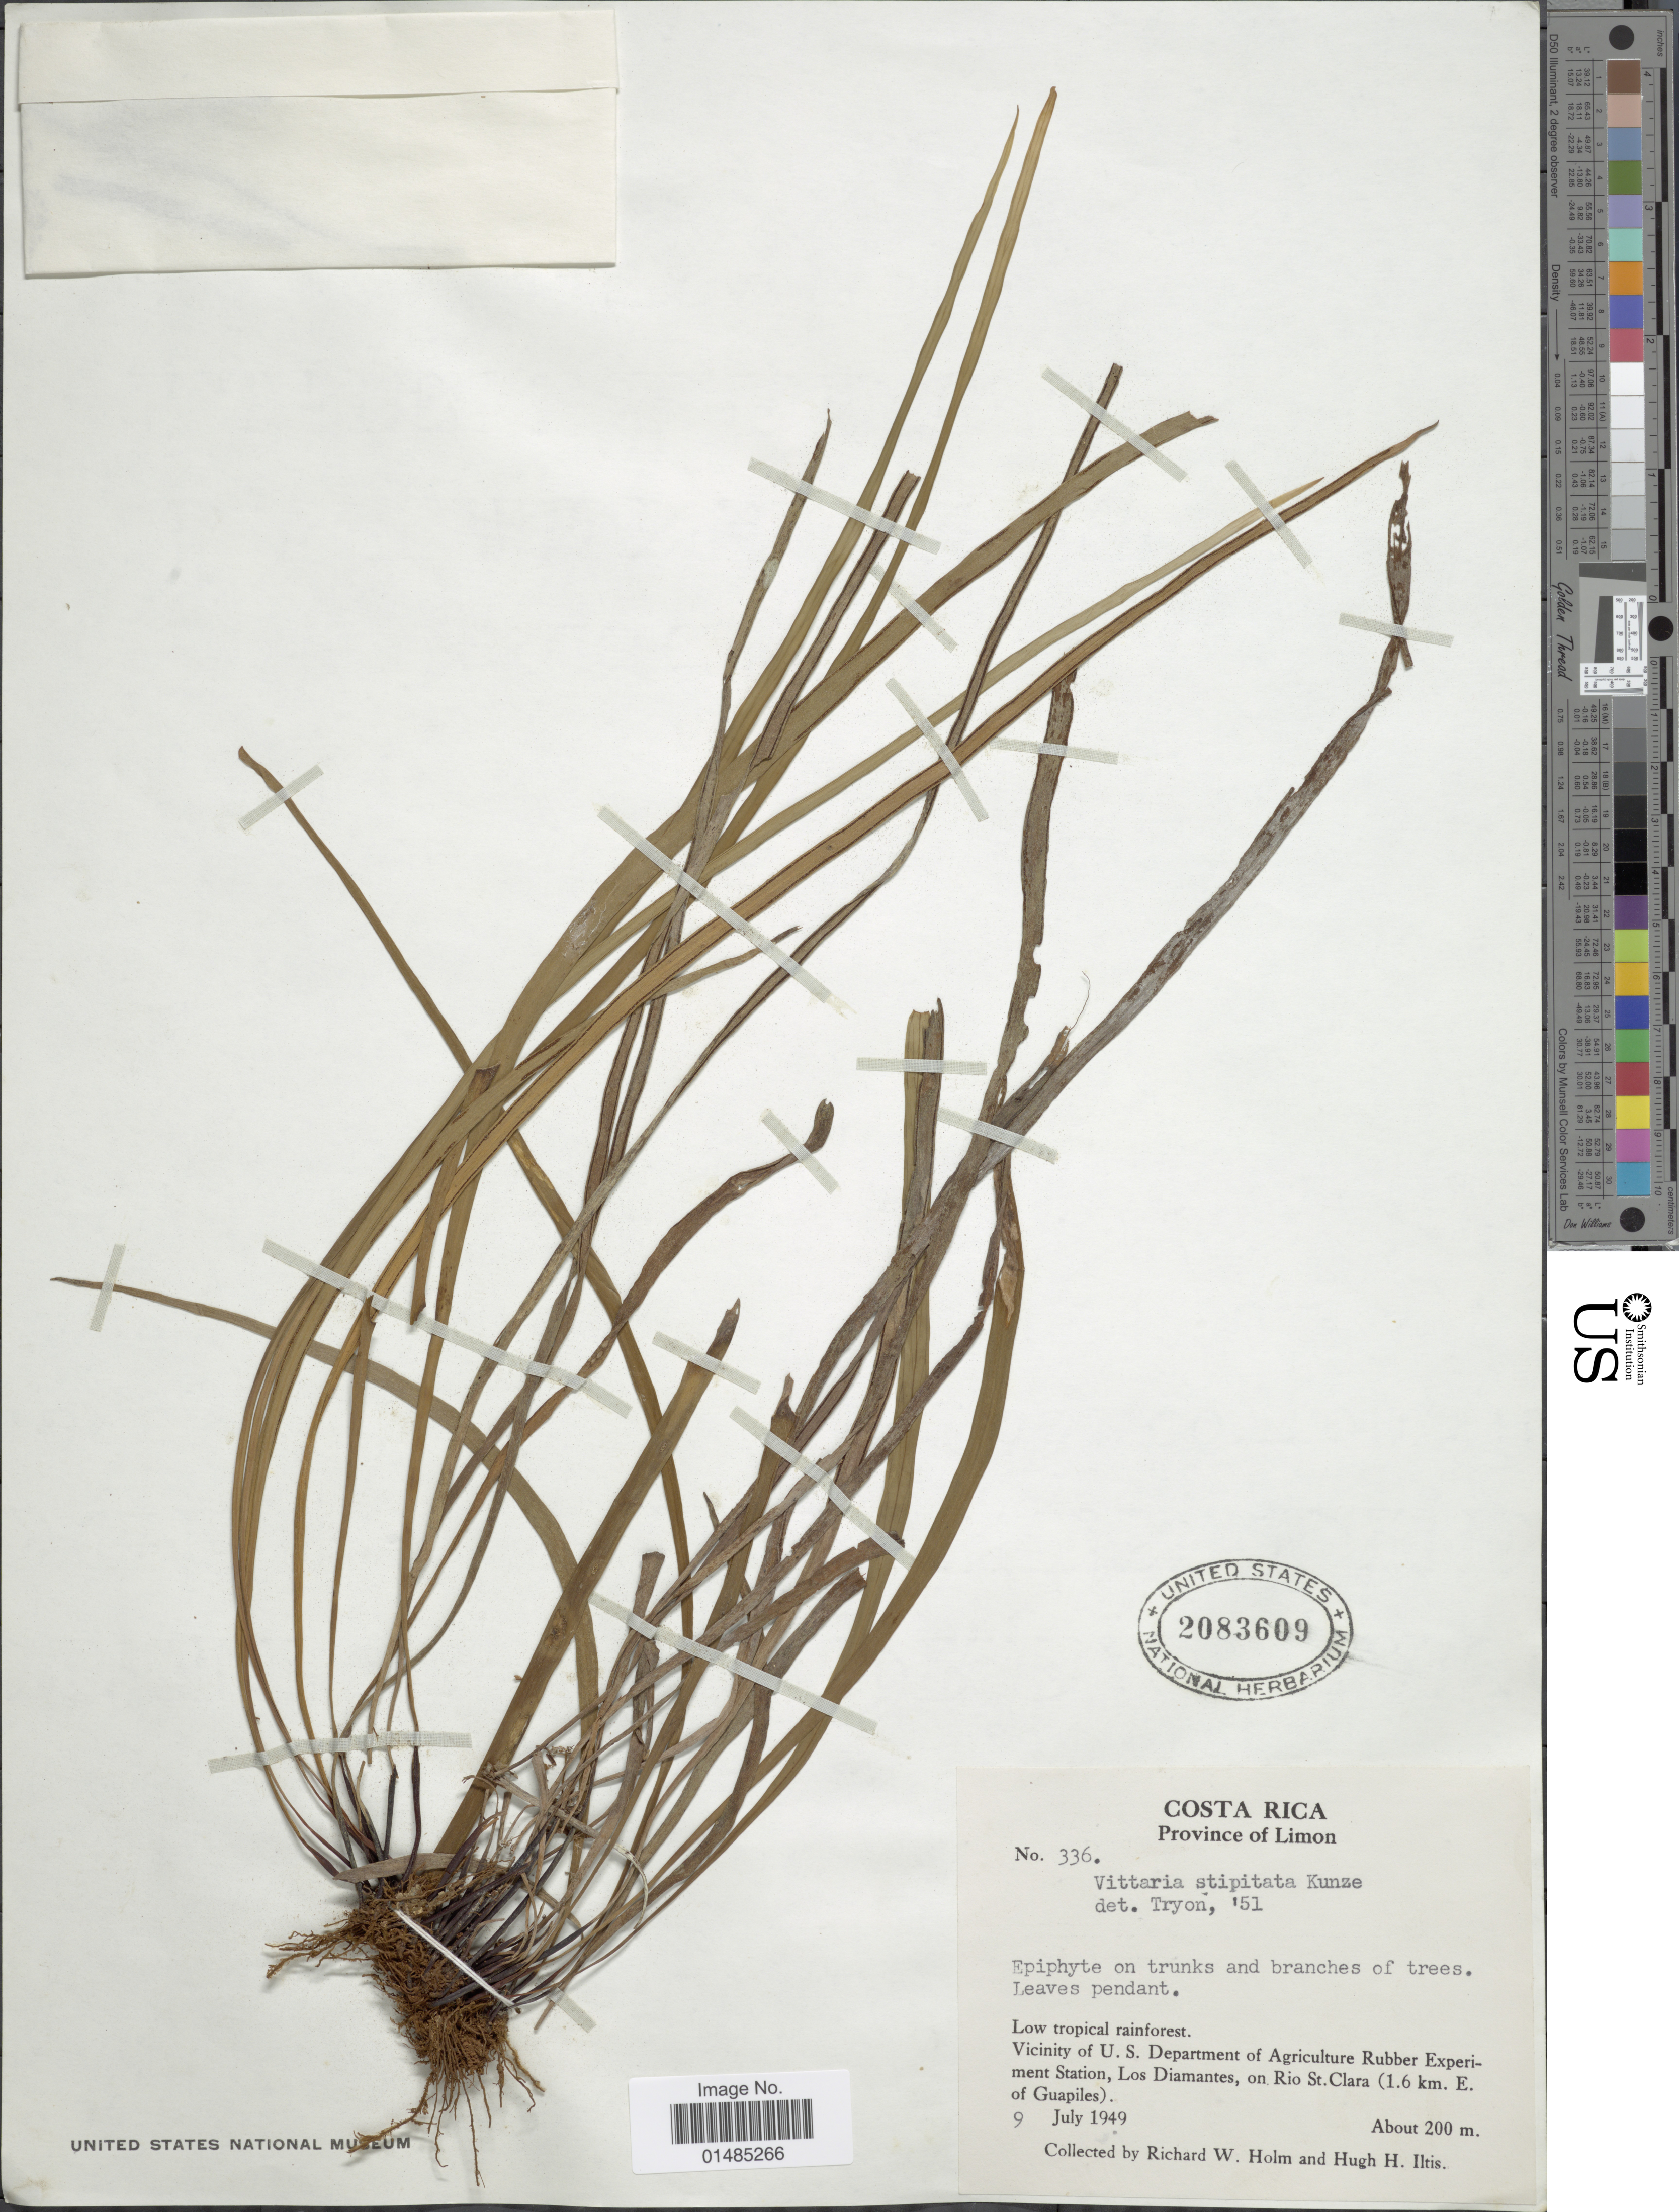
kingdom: Plantae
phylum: Tracheophyta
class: Polypodiopsida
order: Polypodiales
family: Pteridaceae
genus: Radiovittaria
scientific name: Radiovittaria stipitata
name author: (Kunze) E.H. Crane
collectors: R. W. Holm & H. H. Iltis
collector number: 336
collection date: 1949-07-09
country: Costa Rica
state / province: Limón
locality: Province of Limon, Vicinity of U.S. Department of Agriculture Rubber Experiment Station, Los Diamantes, on Rio St. CLara (1.6 km. E. of Guapiles)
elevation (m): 200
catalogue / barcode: US 2083609